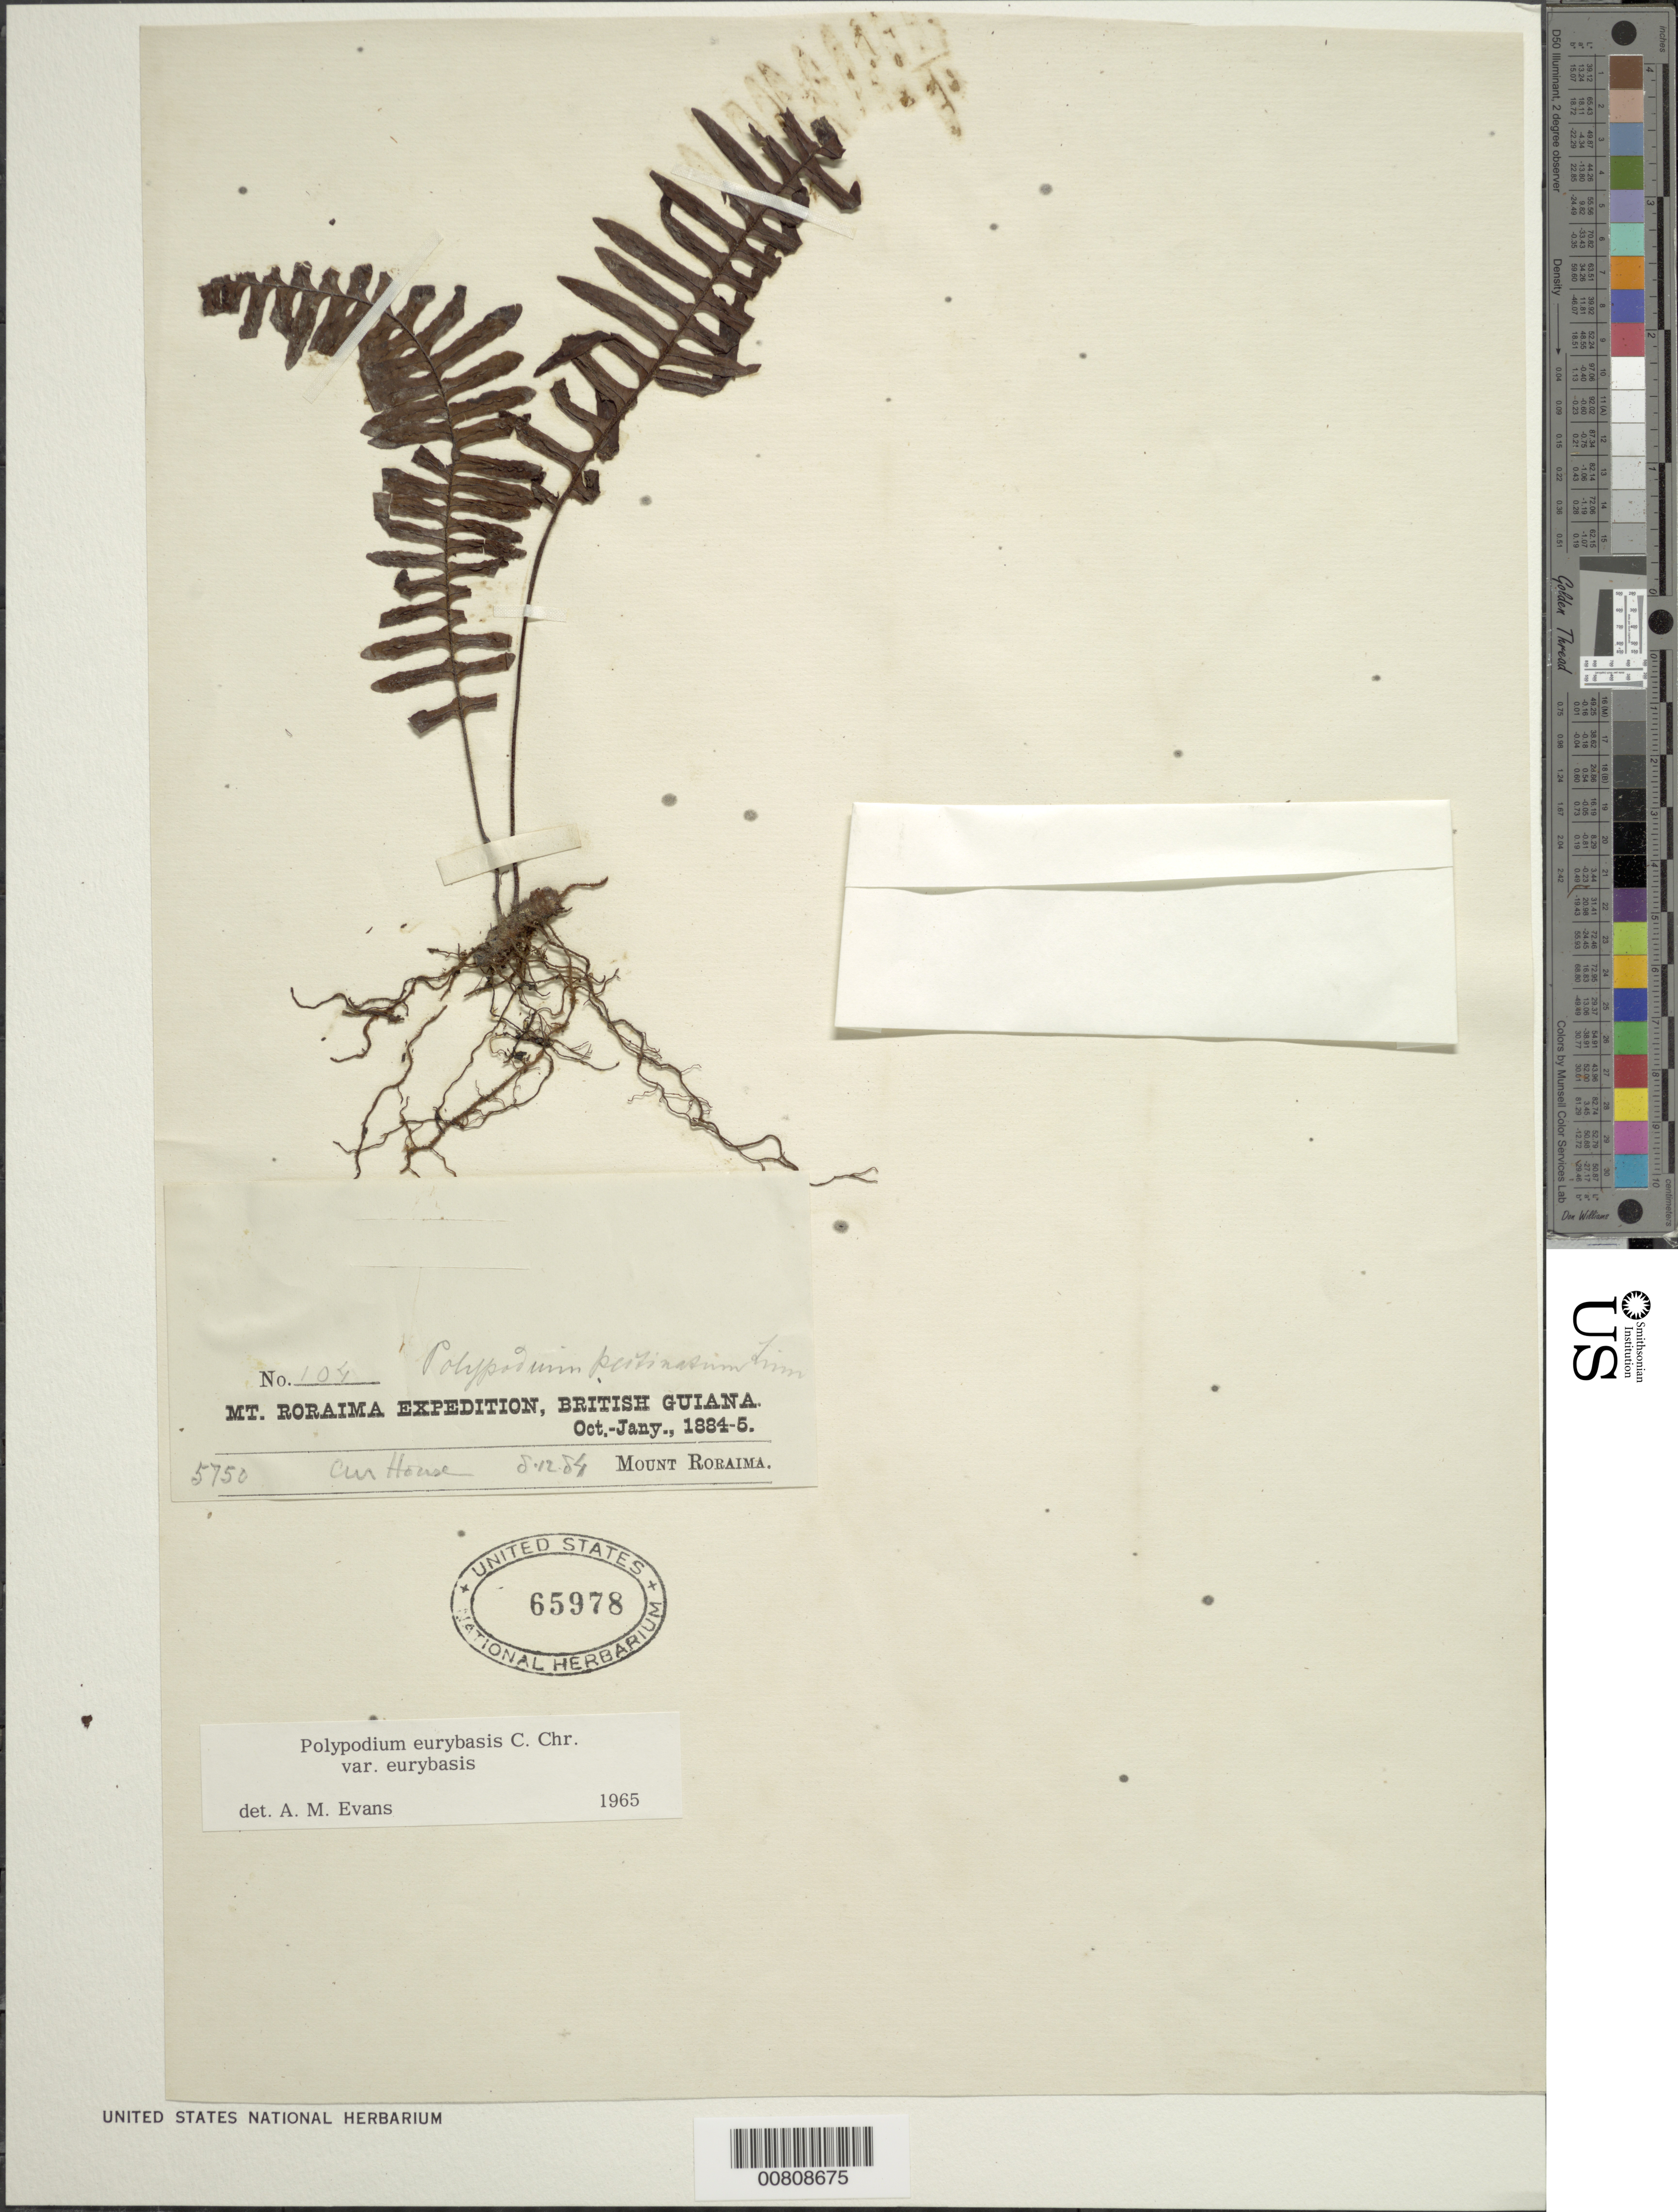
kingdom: Plantae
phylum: Tracheophyta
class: Polypodiopsida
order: Polypodiales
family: Polypodiaceae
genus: Pecluma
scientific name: Pecluma eurybasis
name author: (C. Chr.) M.G. Price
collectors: E. F. im Thurn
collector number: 104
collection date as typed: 8 December 1884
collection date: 1884-12-08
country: Guyana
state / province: Cuyuni-Mazaruni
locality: Mt. Roraima, "Our House"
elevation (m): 1753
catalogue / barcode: US 65978